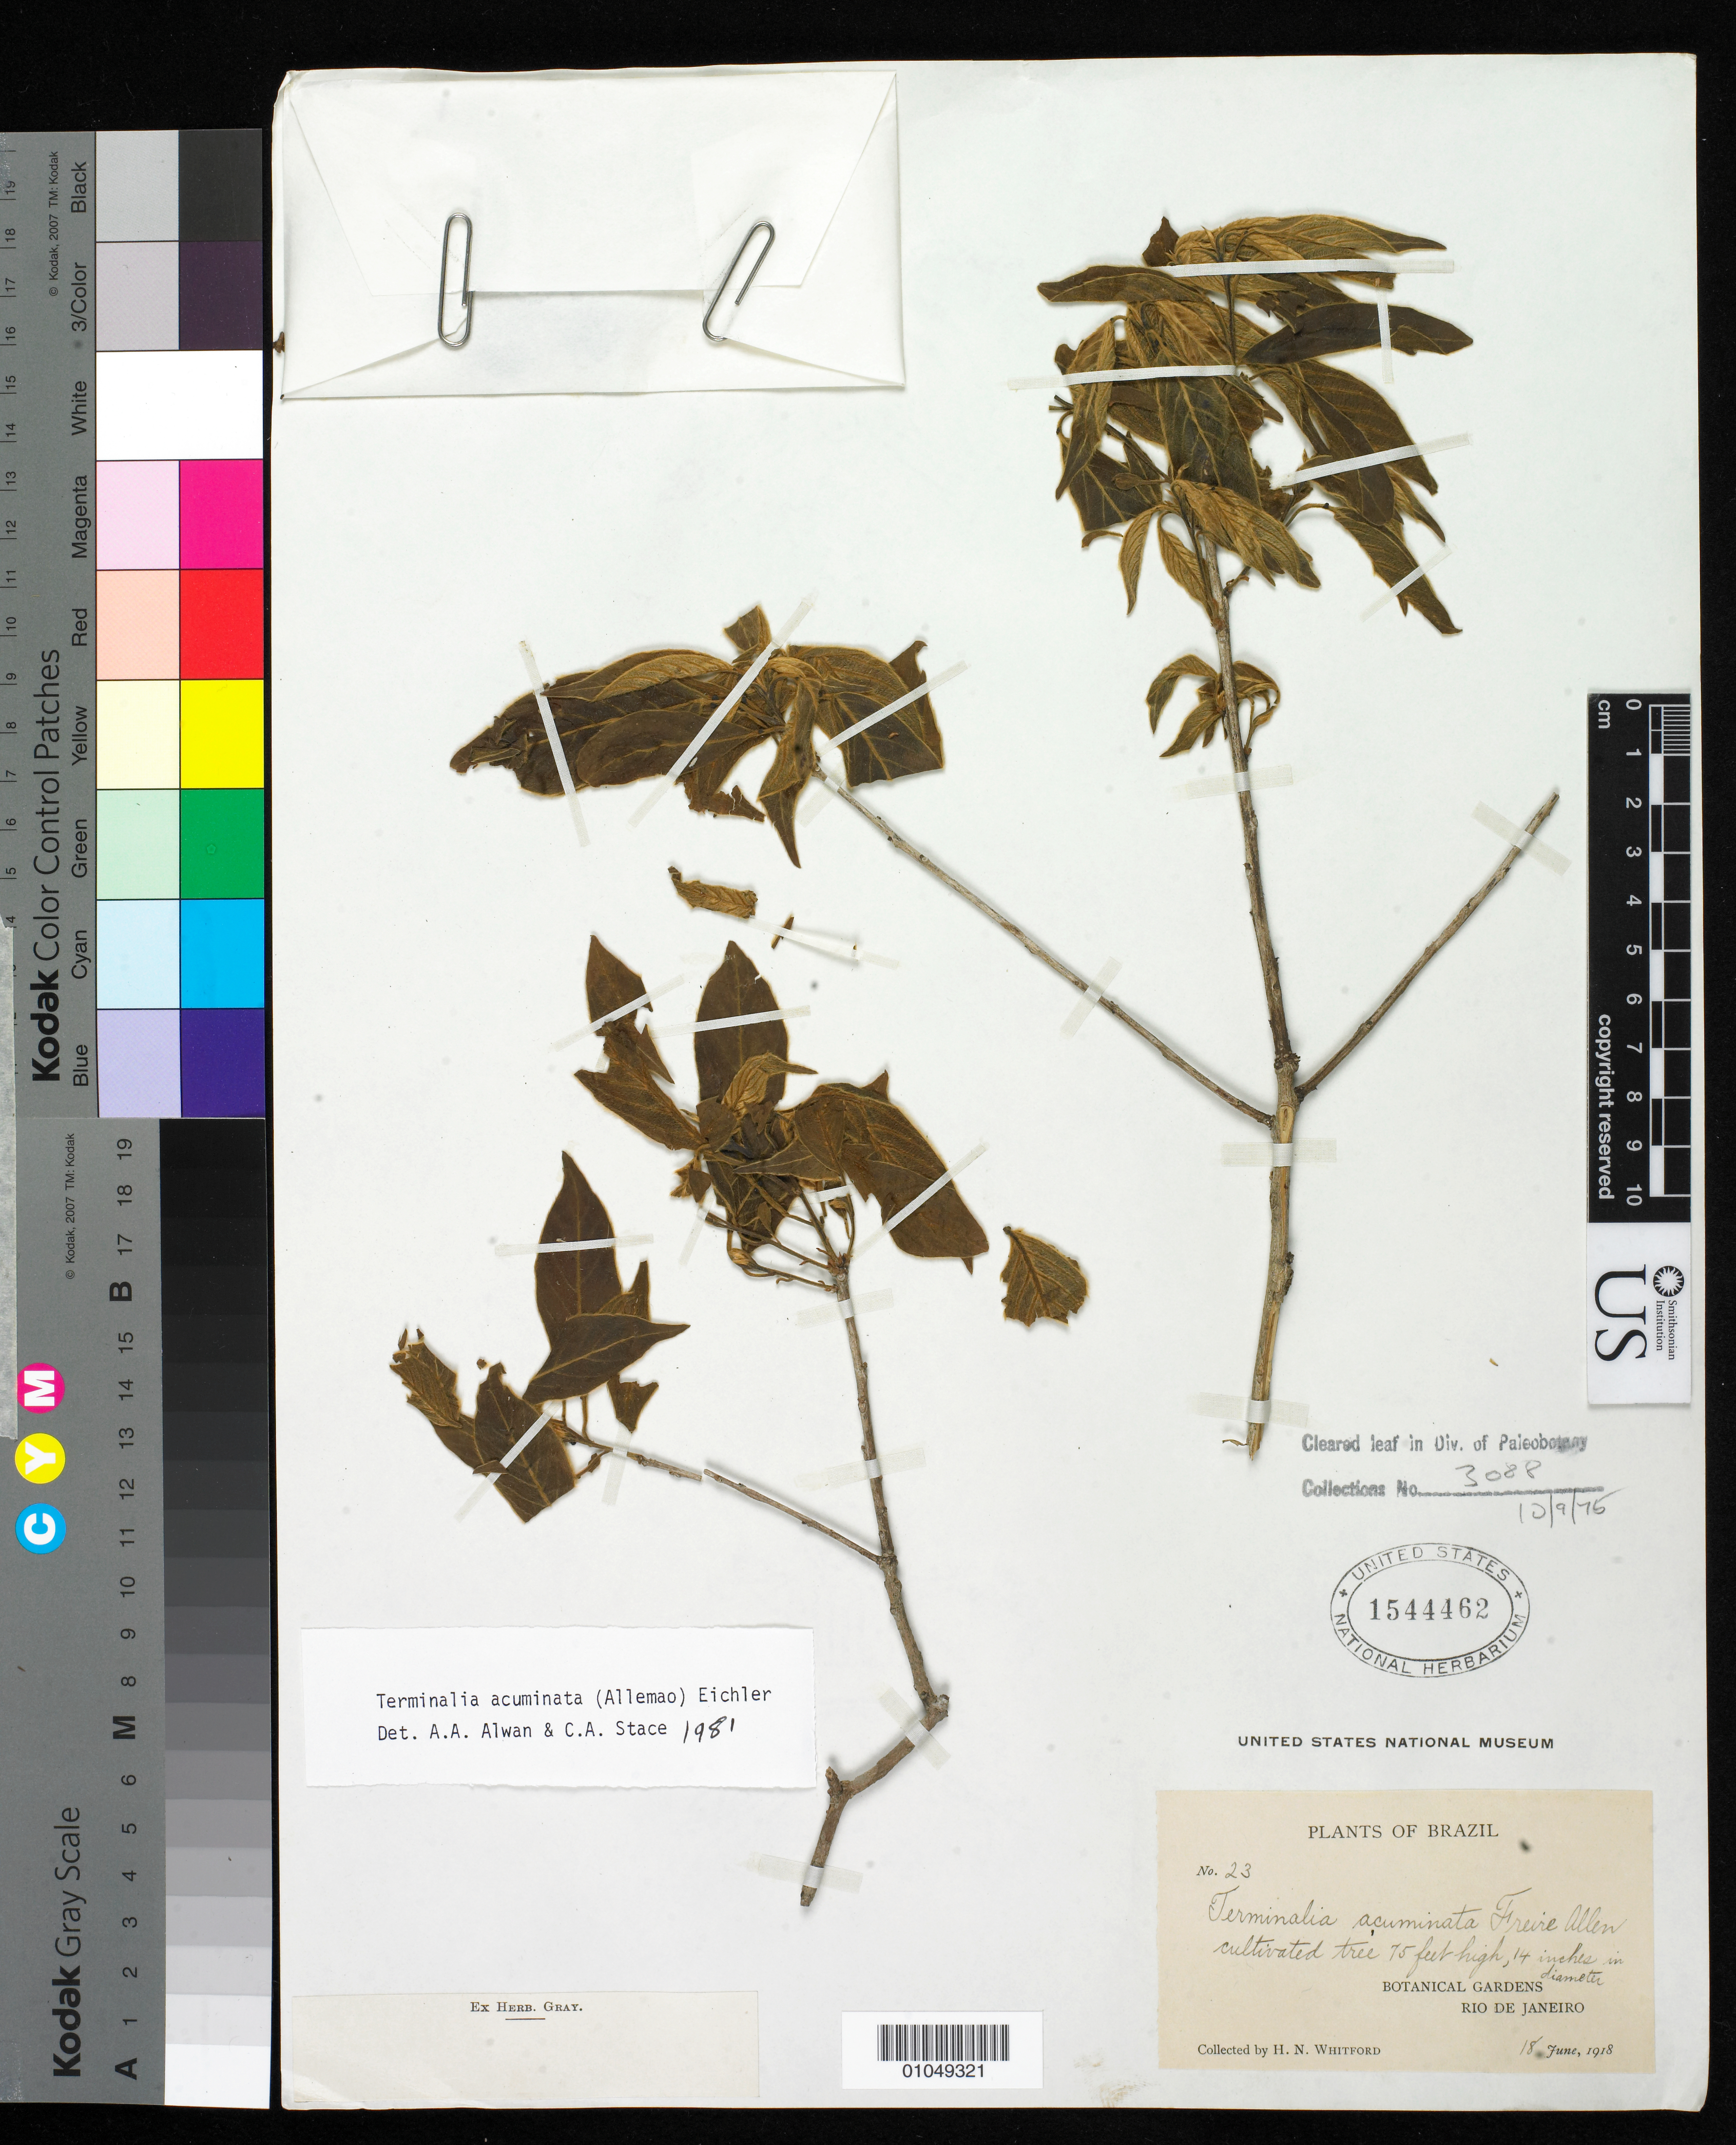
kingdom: Plantae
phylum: Tracheophyta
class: Magnoliopsida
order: Myrtales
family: Combretaceae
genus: Terminalia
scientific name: Terminalia acuminata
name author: (Allemão) Eichler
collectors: H. N. Whitford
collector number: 23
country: Brazil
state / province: Rio de Janeiro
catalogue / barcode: US 1544462